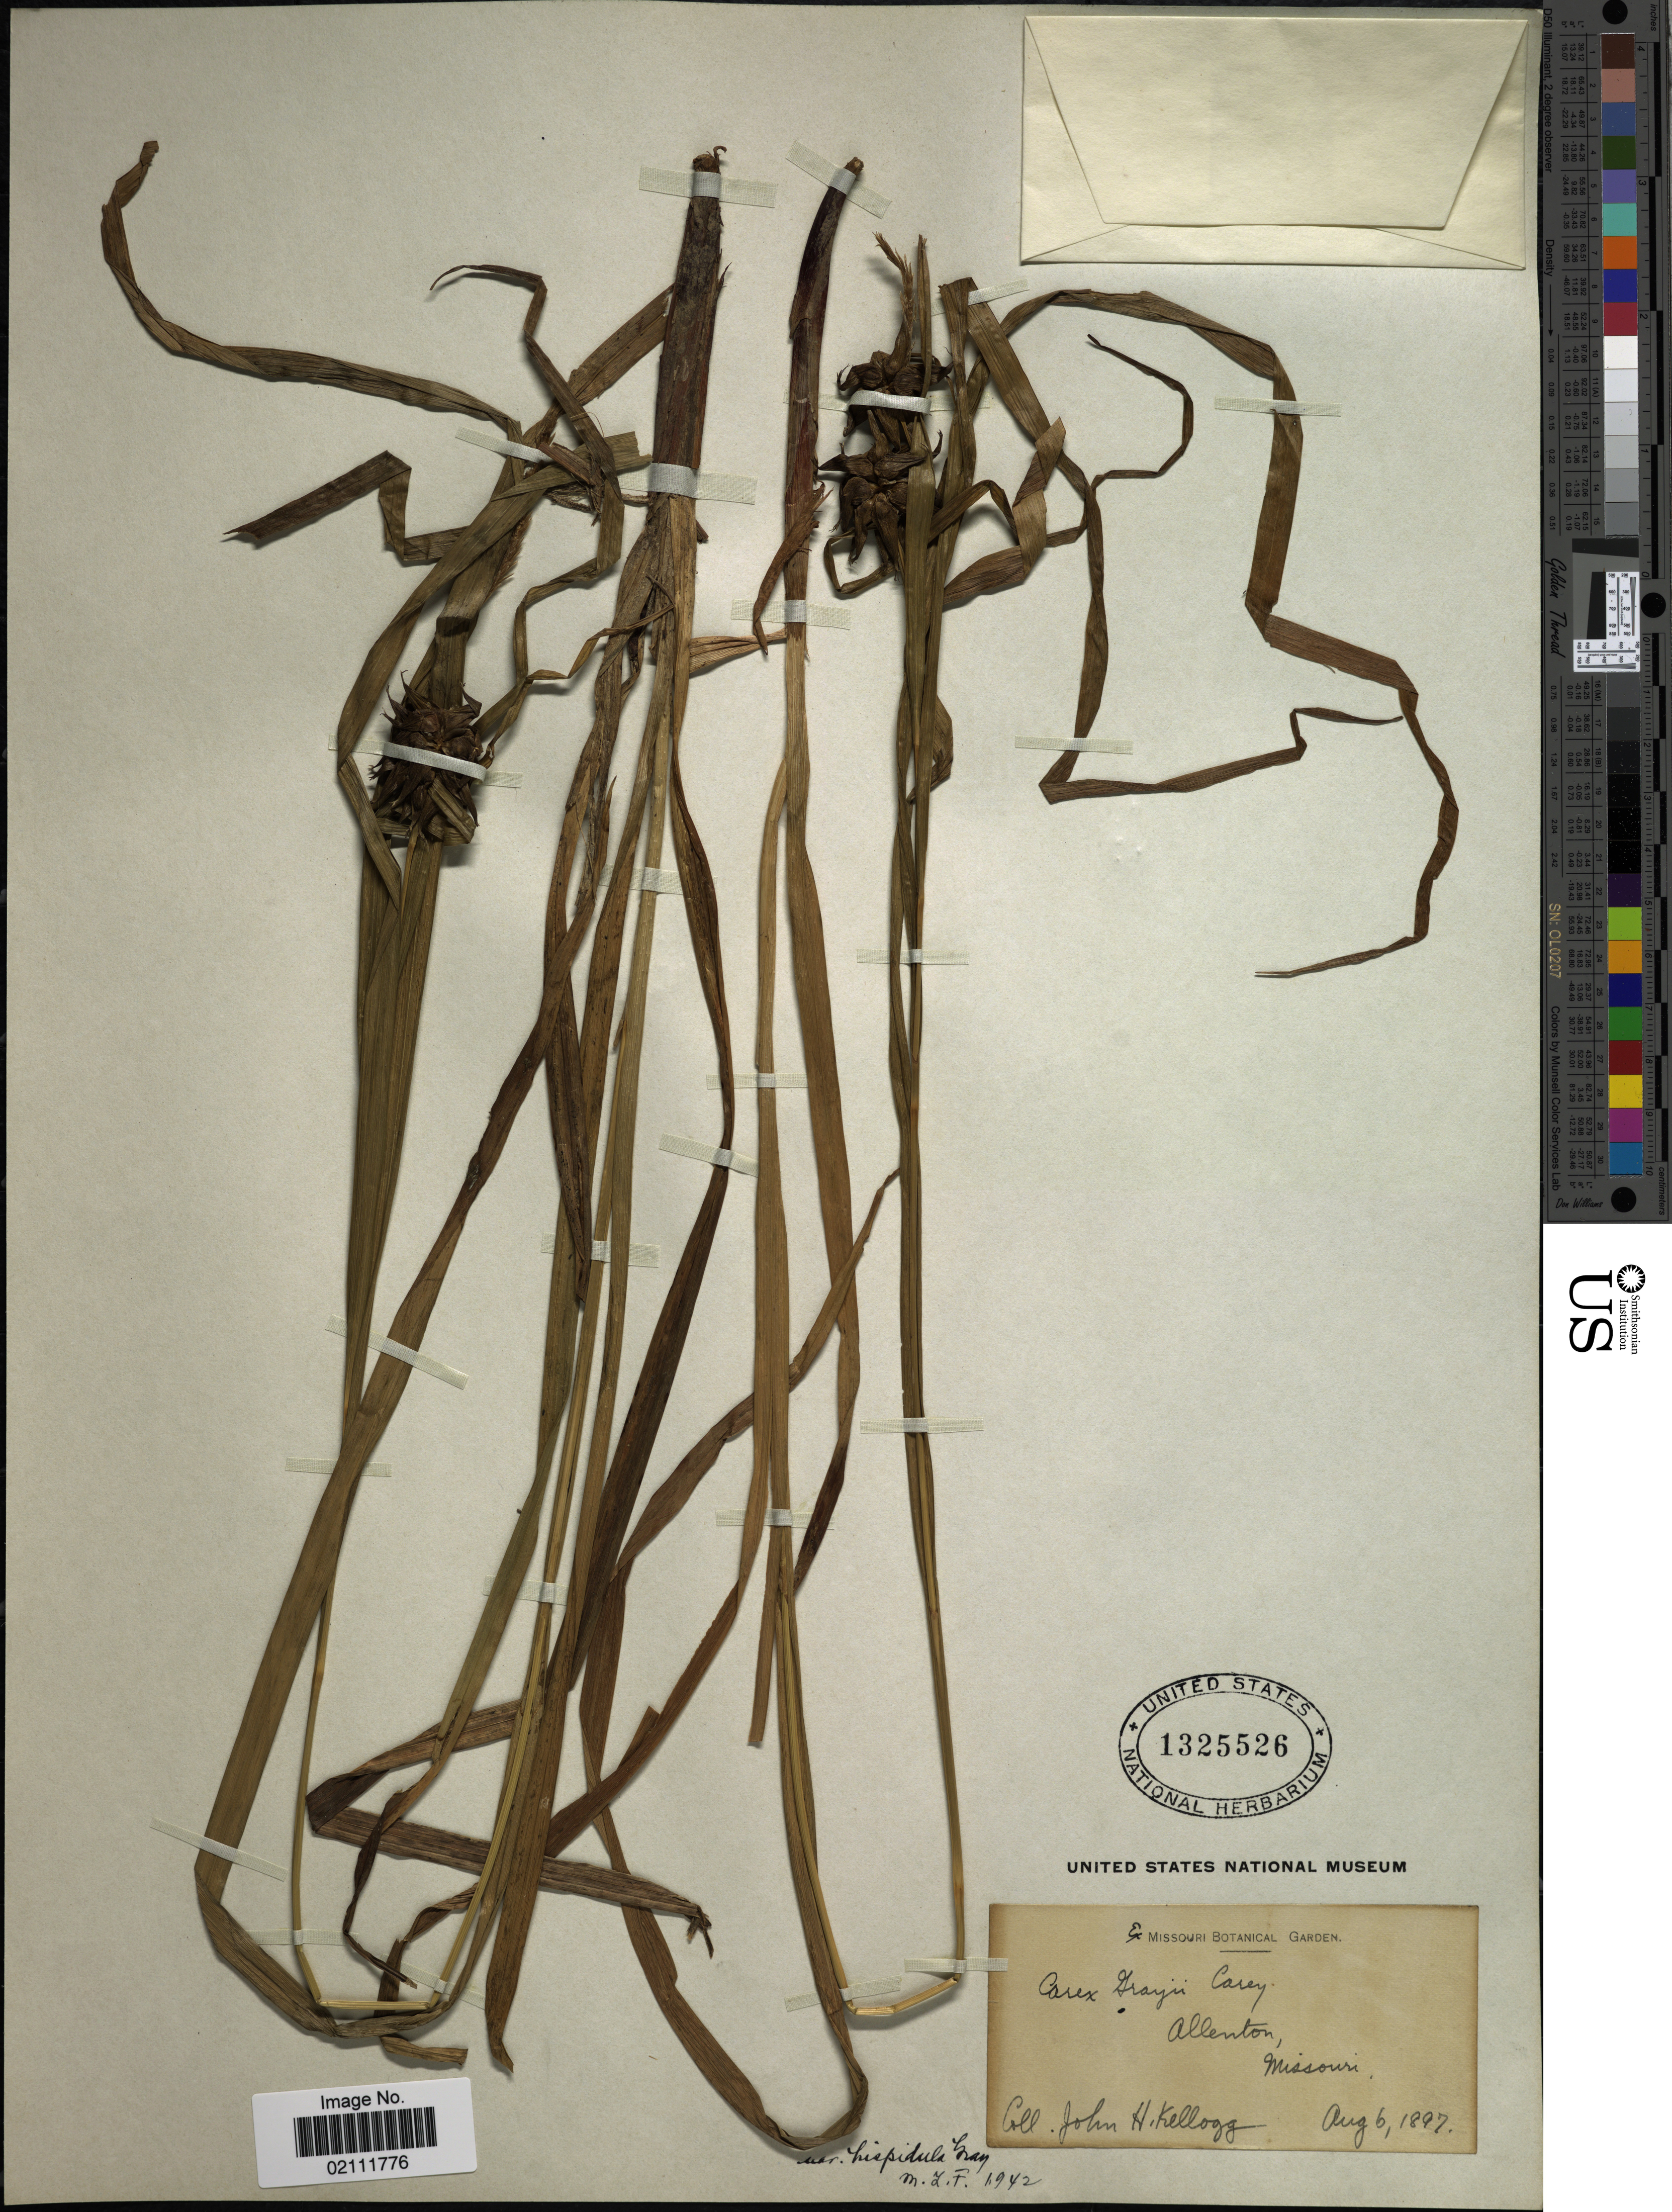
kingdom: Plantae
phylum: Tracheophyta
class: Liliopsida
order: Poales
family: Cyperaceae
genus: Carex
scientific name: Carex grayi var. hispidula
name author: A. Gray ex L.H. Bailey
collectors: J. H. Kellogg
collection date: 1897-08-06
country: United States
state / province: Missouri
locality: Allenton.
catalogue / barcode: US 1325526